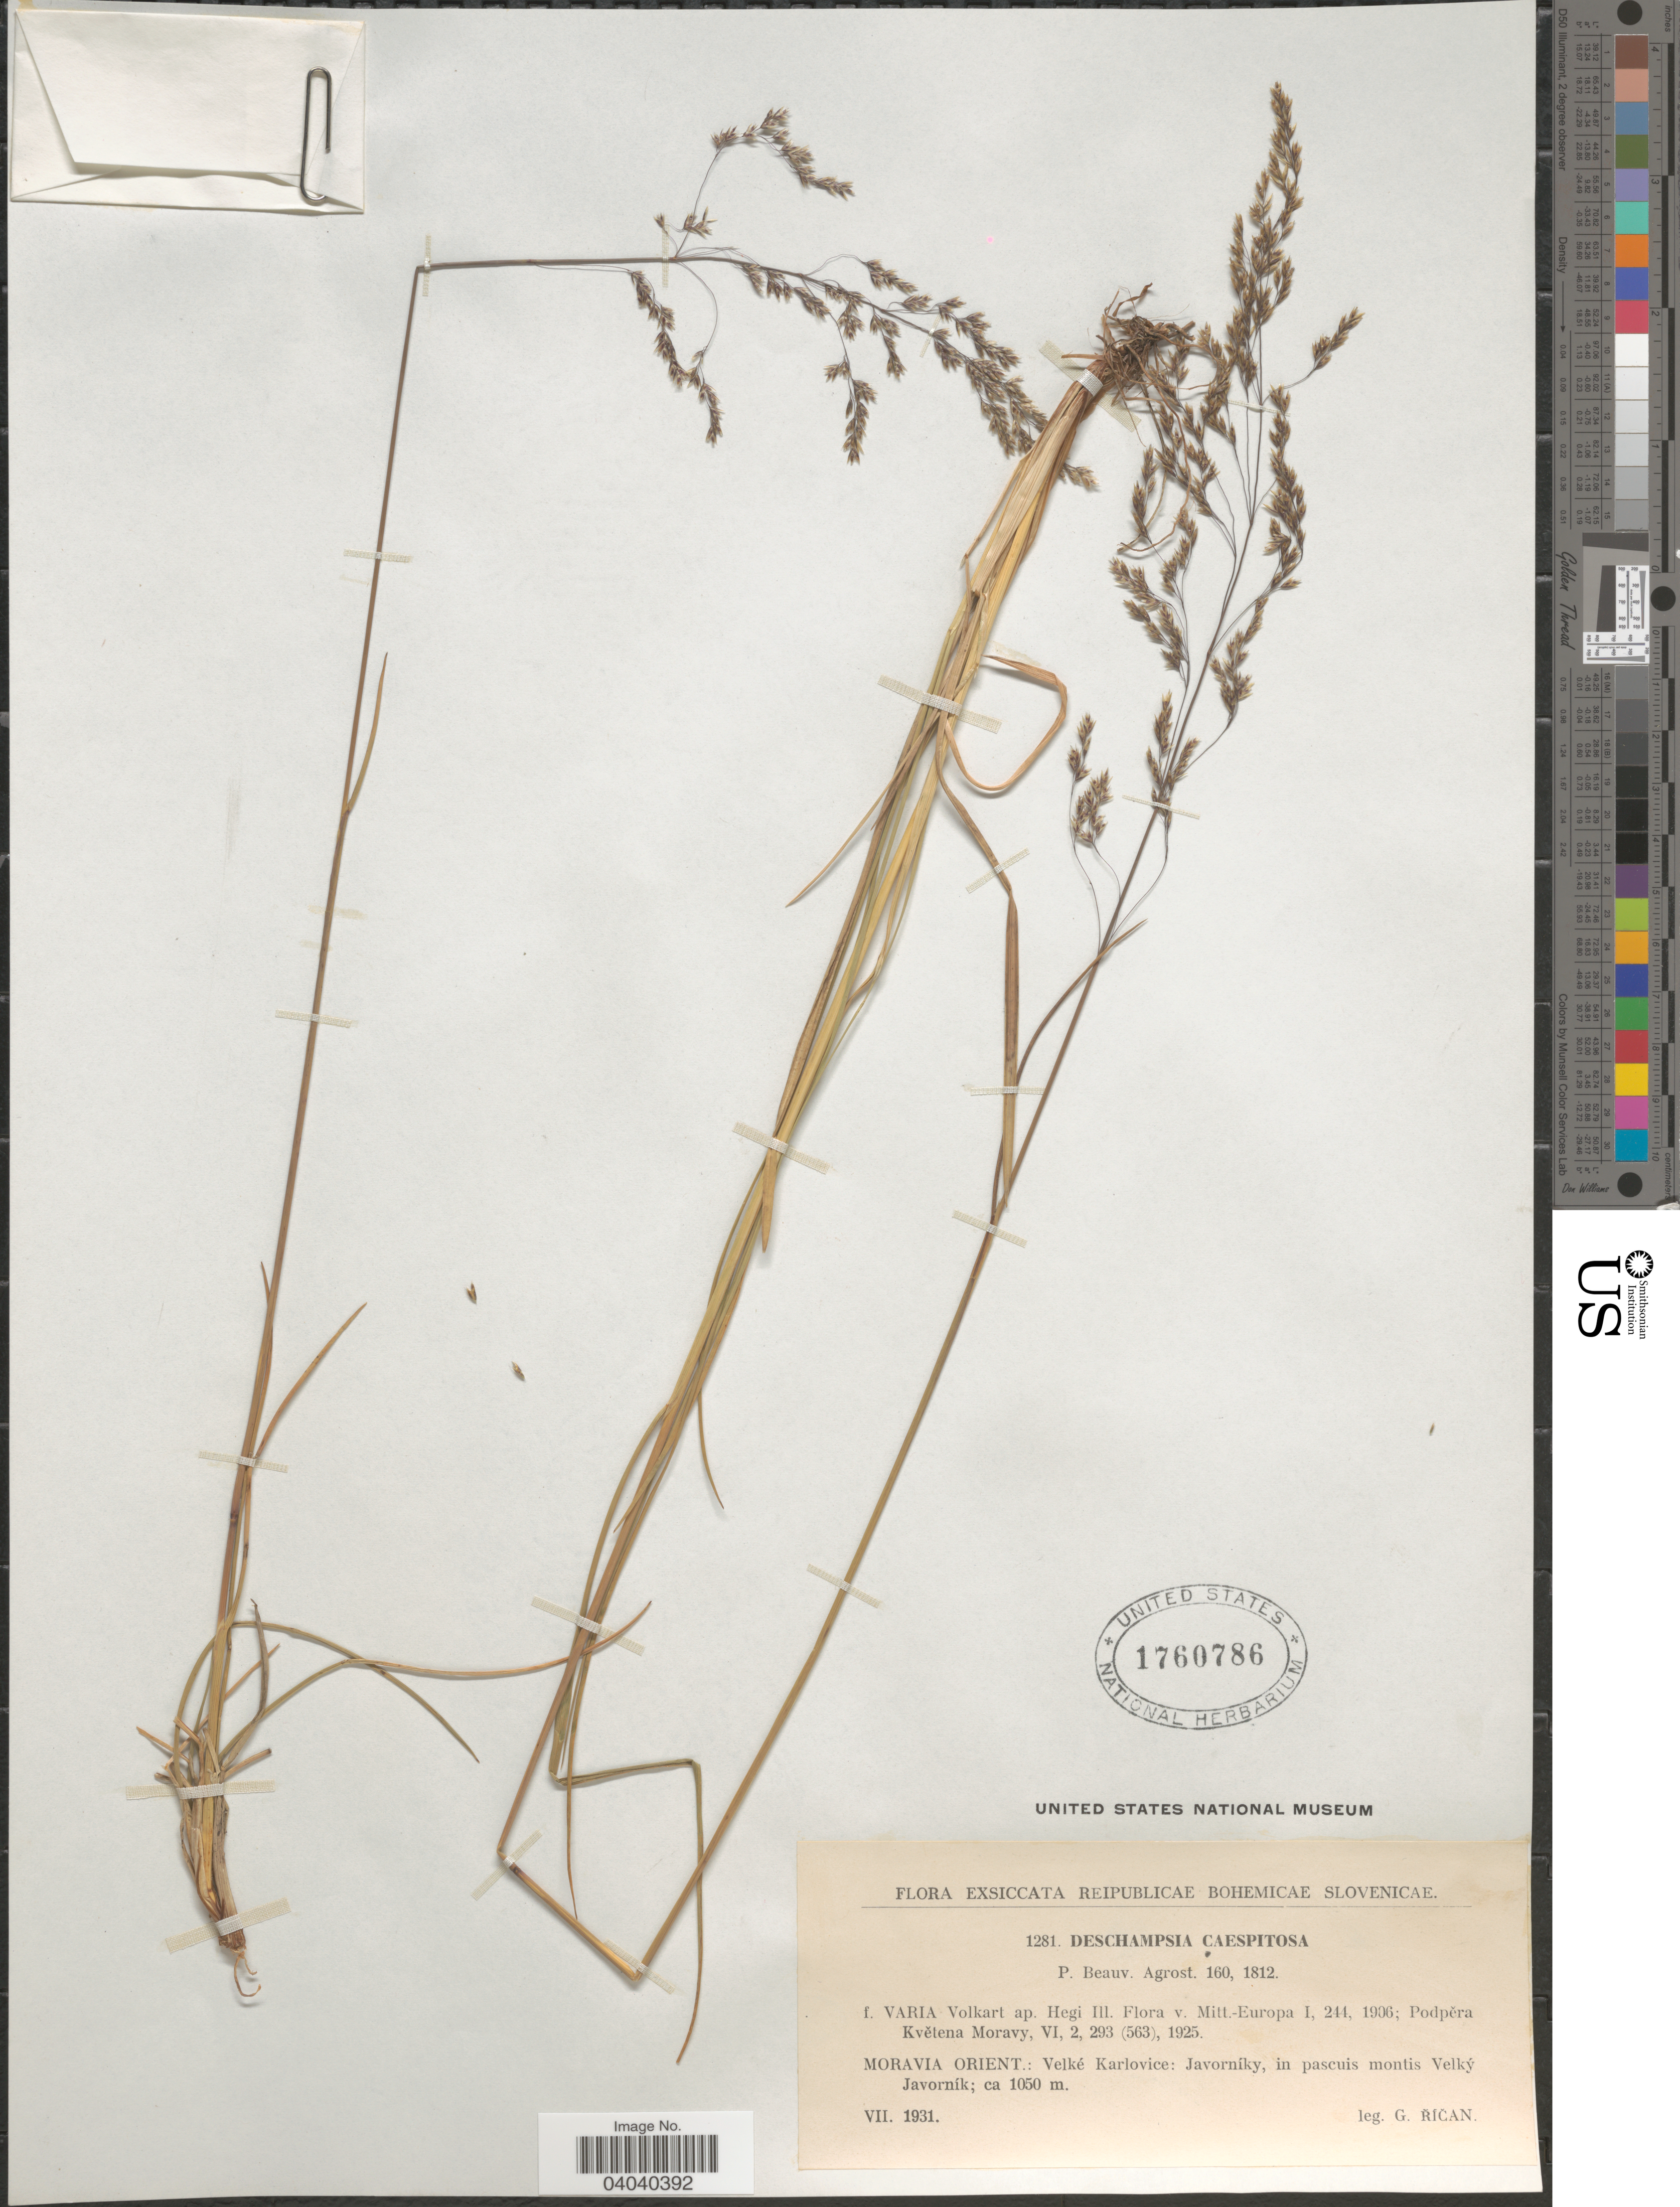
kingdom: Plantae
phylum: Tracheophyta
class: Liliopsida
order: Poales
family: Poaceae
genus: Deschampsia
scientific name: Deschampsia cespitosa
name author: (L.) P. Beauv.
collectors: G. Rican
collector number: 1281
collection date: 1931-07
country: Czechia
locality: Moravia Orient.: Velké Karlovice: Javorníky, in pascuis montis Velký Javorník.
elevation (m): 1050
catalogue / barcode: US 1760786